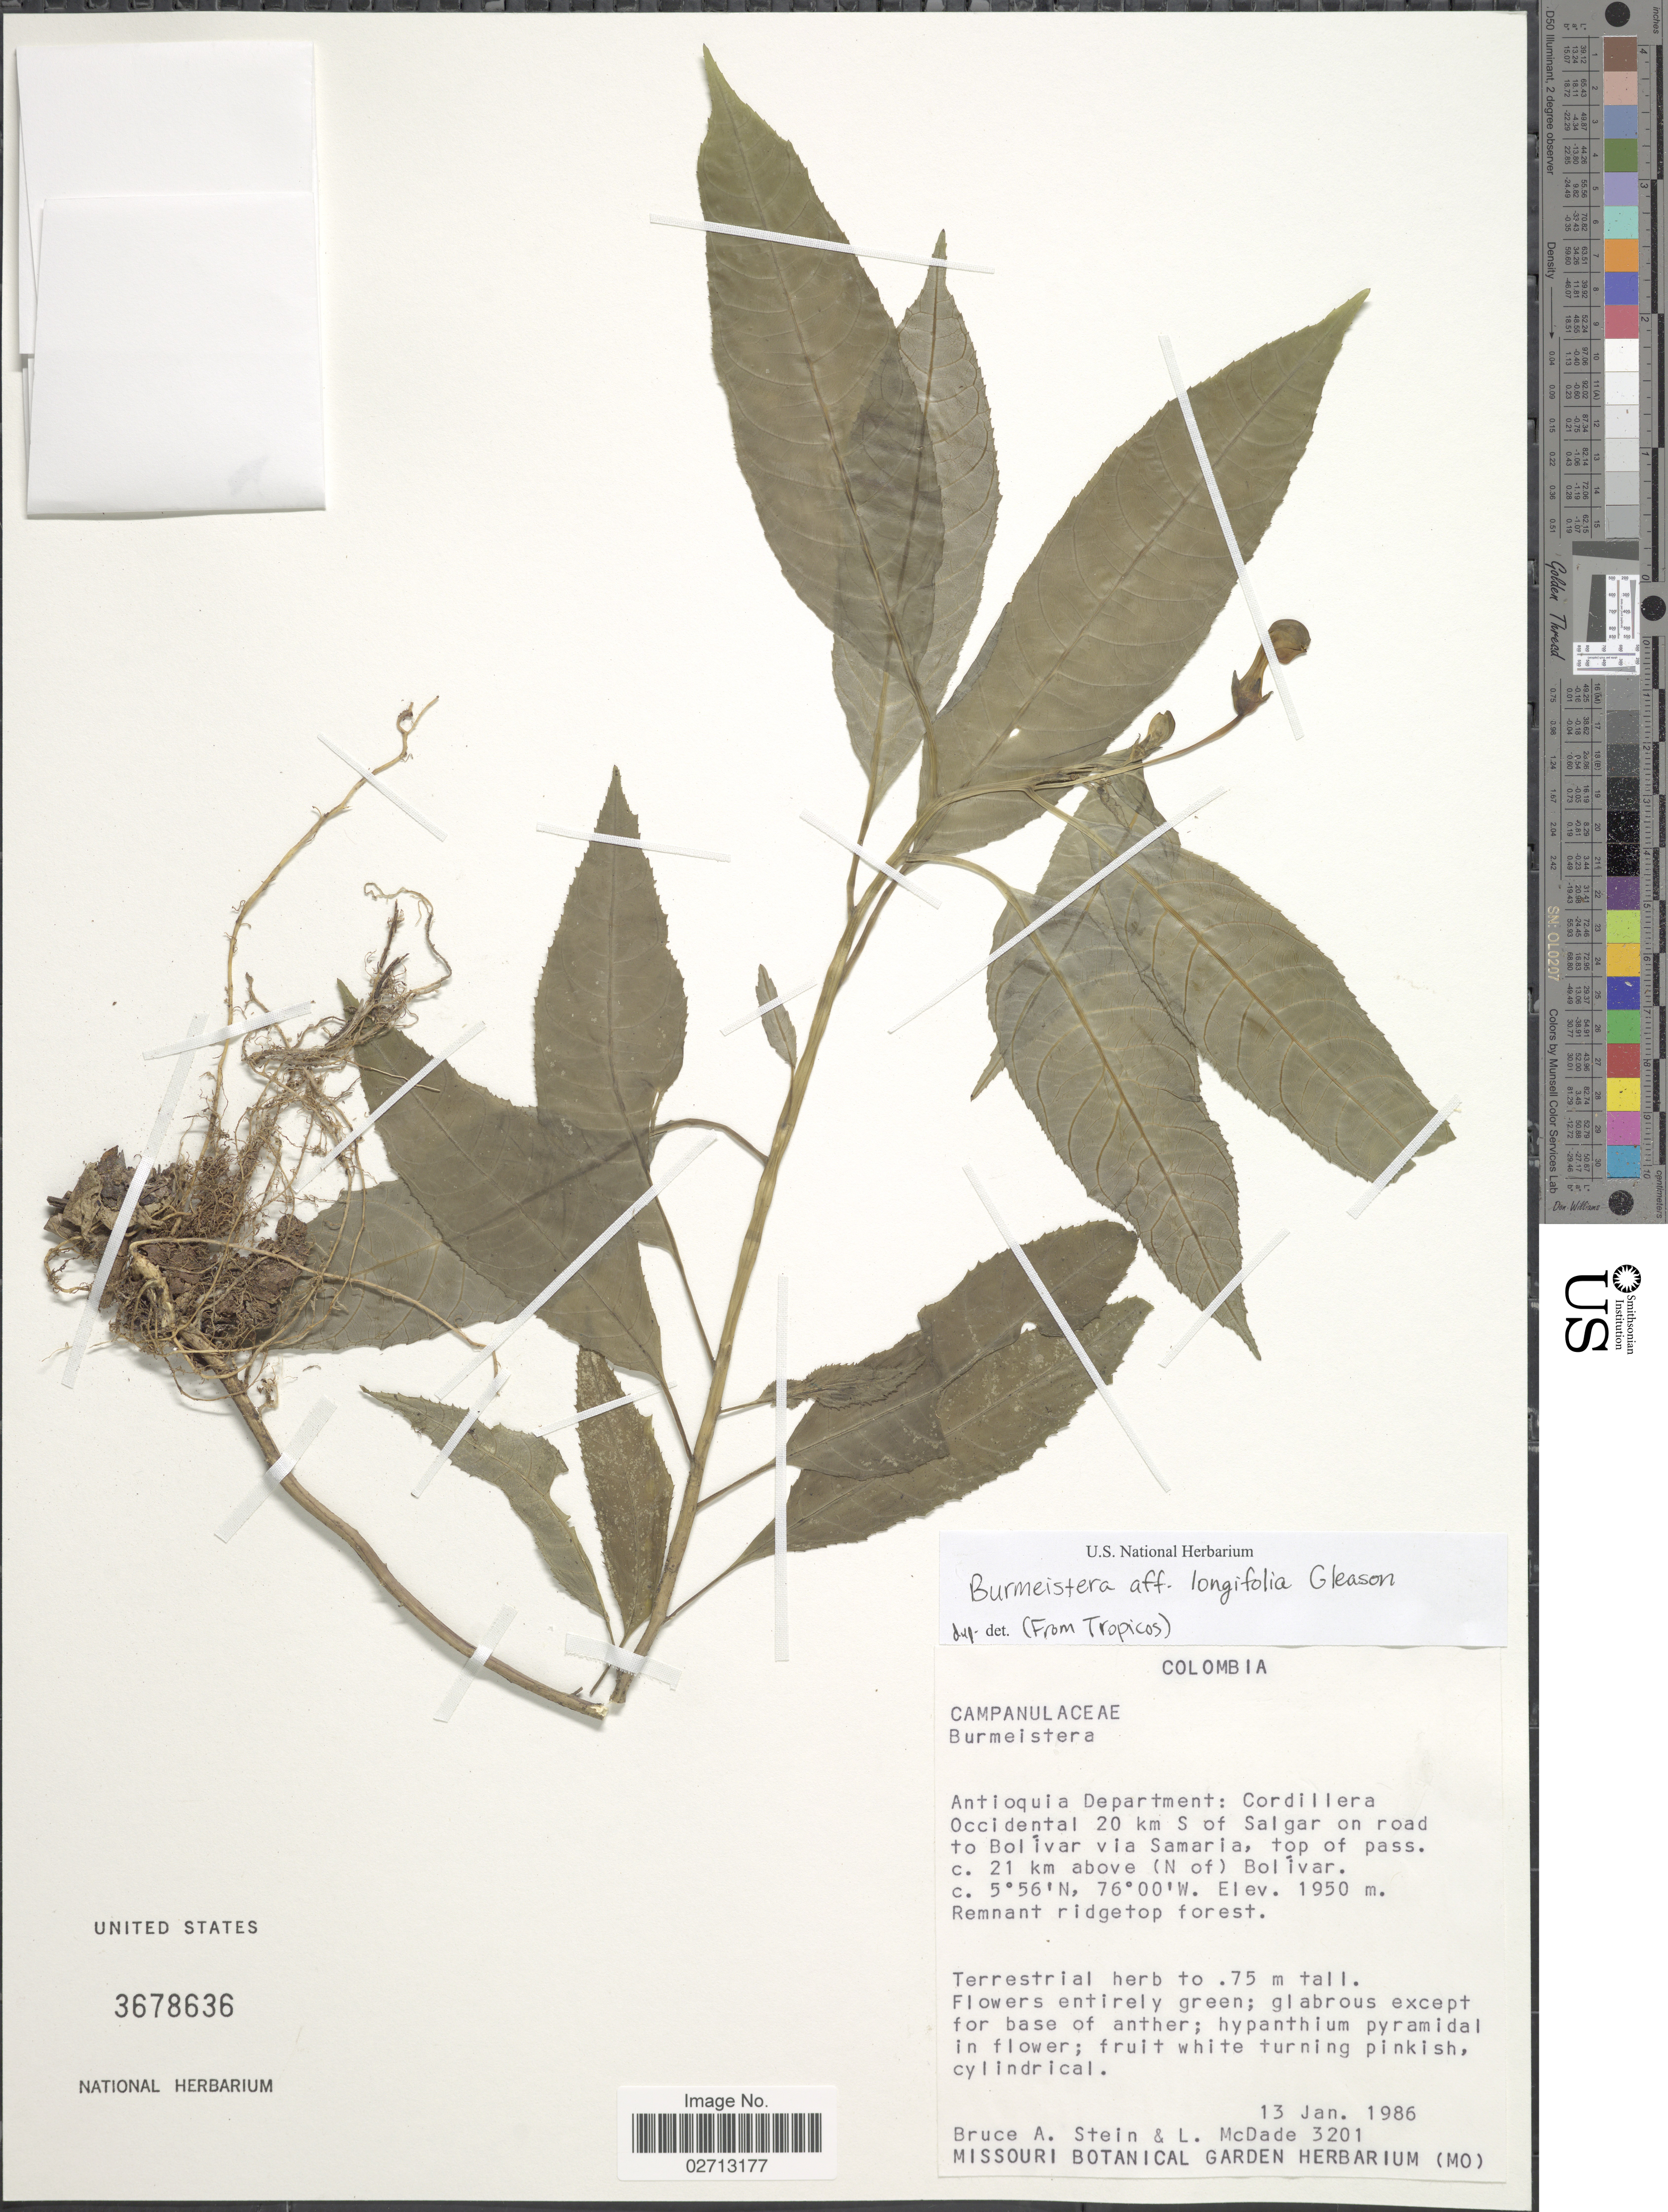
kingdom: Plantae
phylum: Tracheophyta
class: Magnoliopsida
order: Asterales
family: Campanulaceae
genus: Burmeistera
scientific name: Burmeistera longifolia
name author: Gleason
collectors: B. A. Stein & L. McDade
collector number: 3201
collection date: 1986-01-13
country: Colombia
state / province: Antioquia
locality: Antioquia Department: Cordillera Occidental 20 km S of Salgar on road to Bolivar via Samaria, top of pass. c. 21 km above (N of) Bolivar.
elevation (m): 1950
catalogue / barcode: US 3678636